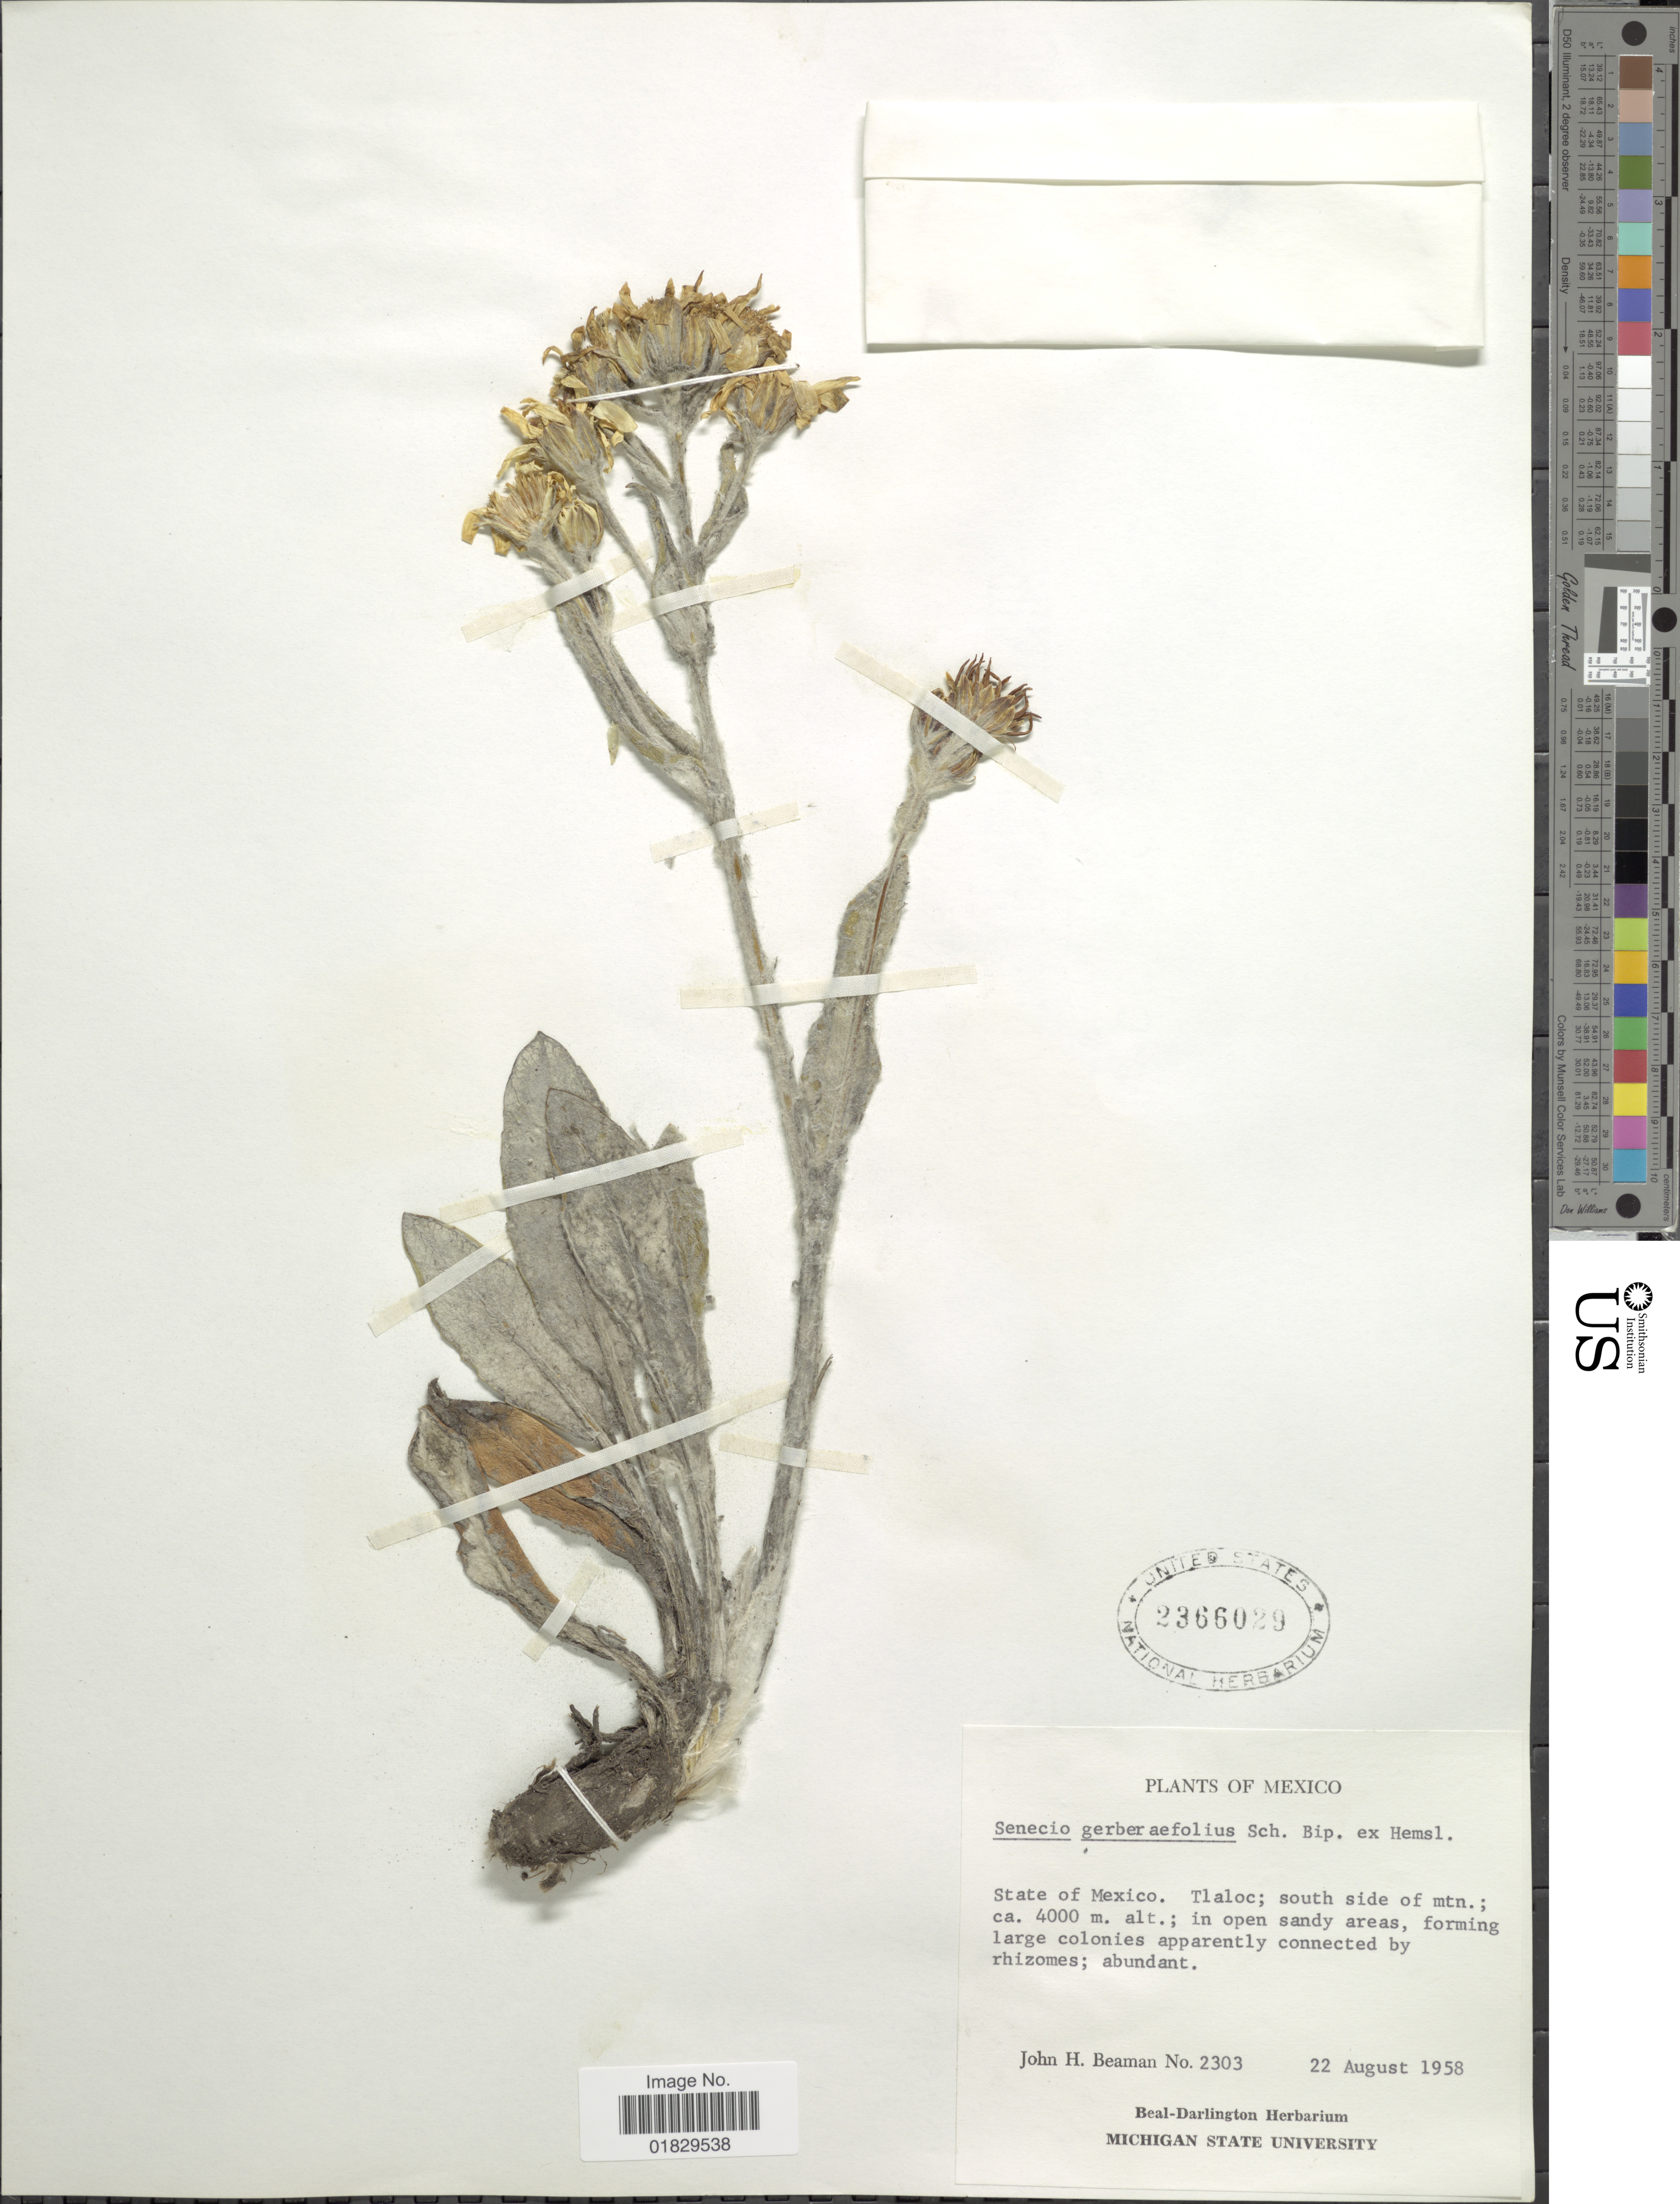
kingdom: Plantae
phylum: Tracheophyta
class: Magnoliopsida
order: Asterales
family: Asteraceae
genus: Robinsonecio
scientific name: Robinsonecio gerberifolius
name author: (Sch. Bip. ex Hemsl.) T.M. Barkley &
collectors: J. H. Beaman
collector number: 2303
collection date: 1958-08-22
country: Mexico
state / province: México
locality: State of Mexico. Tlaloc; south side of mtn.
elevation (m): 4000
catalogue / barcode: US 2366029